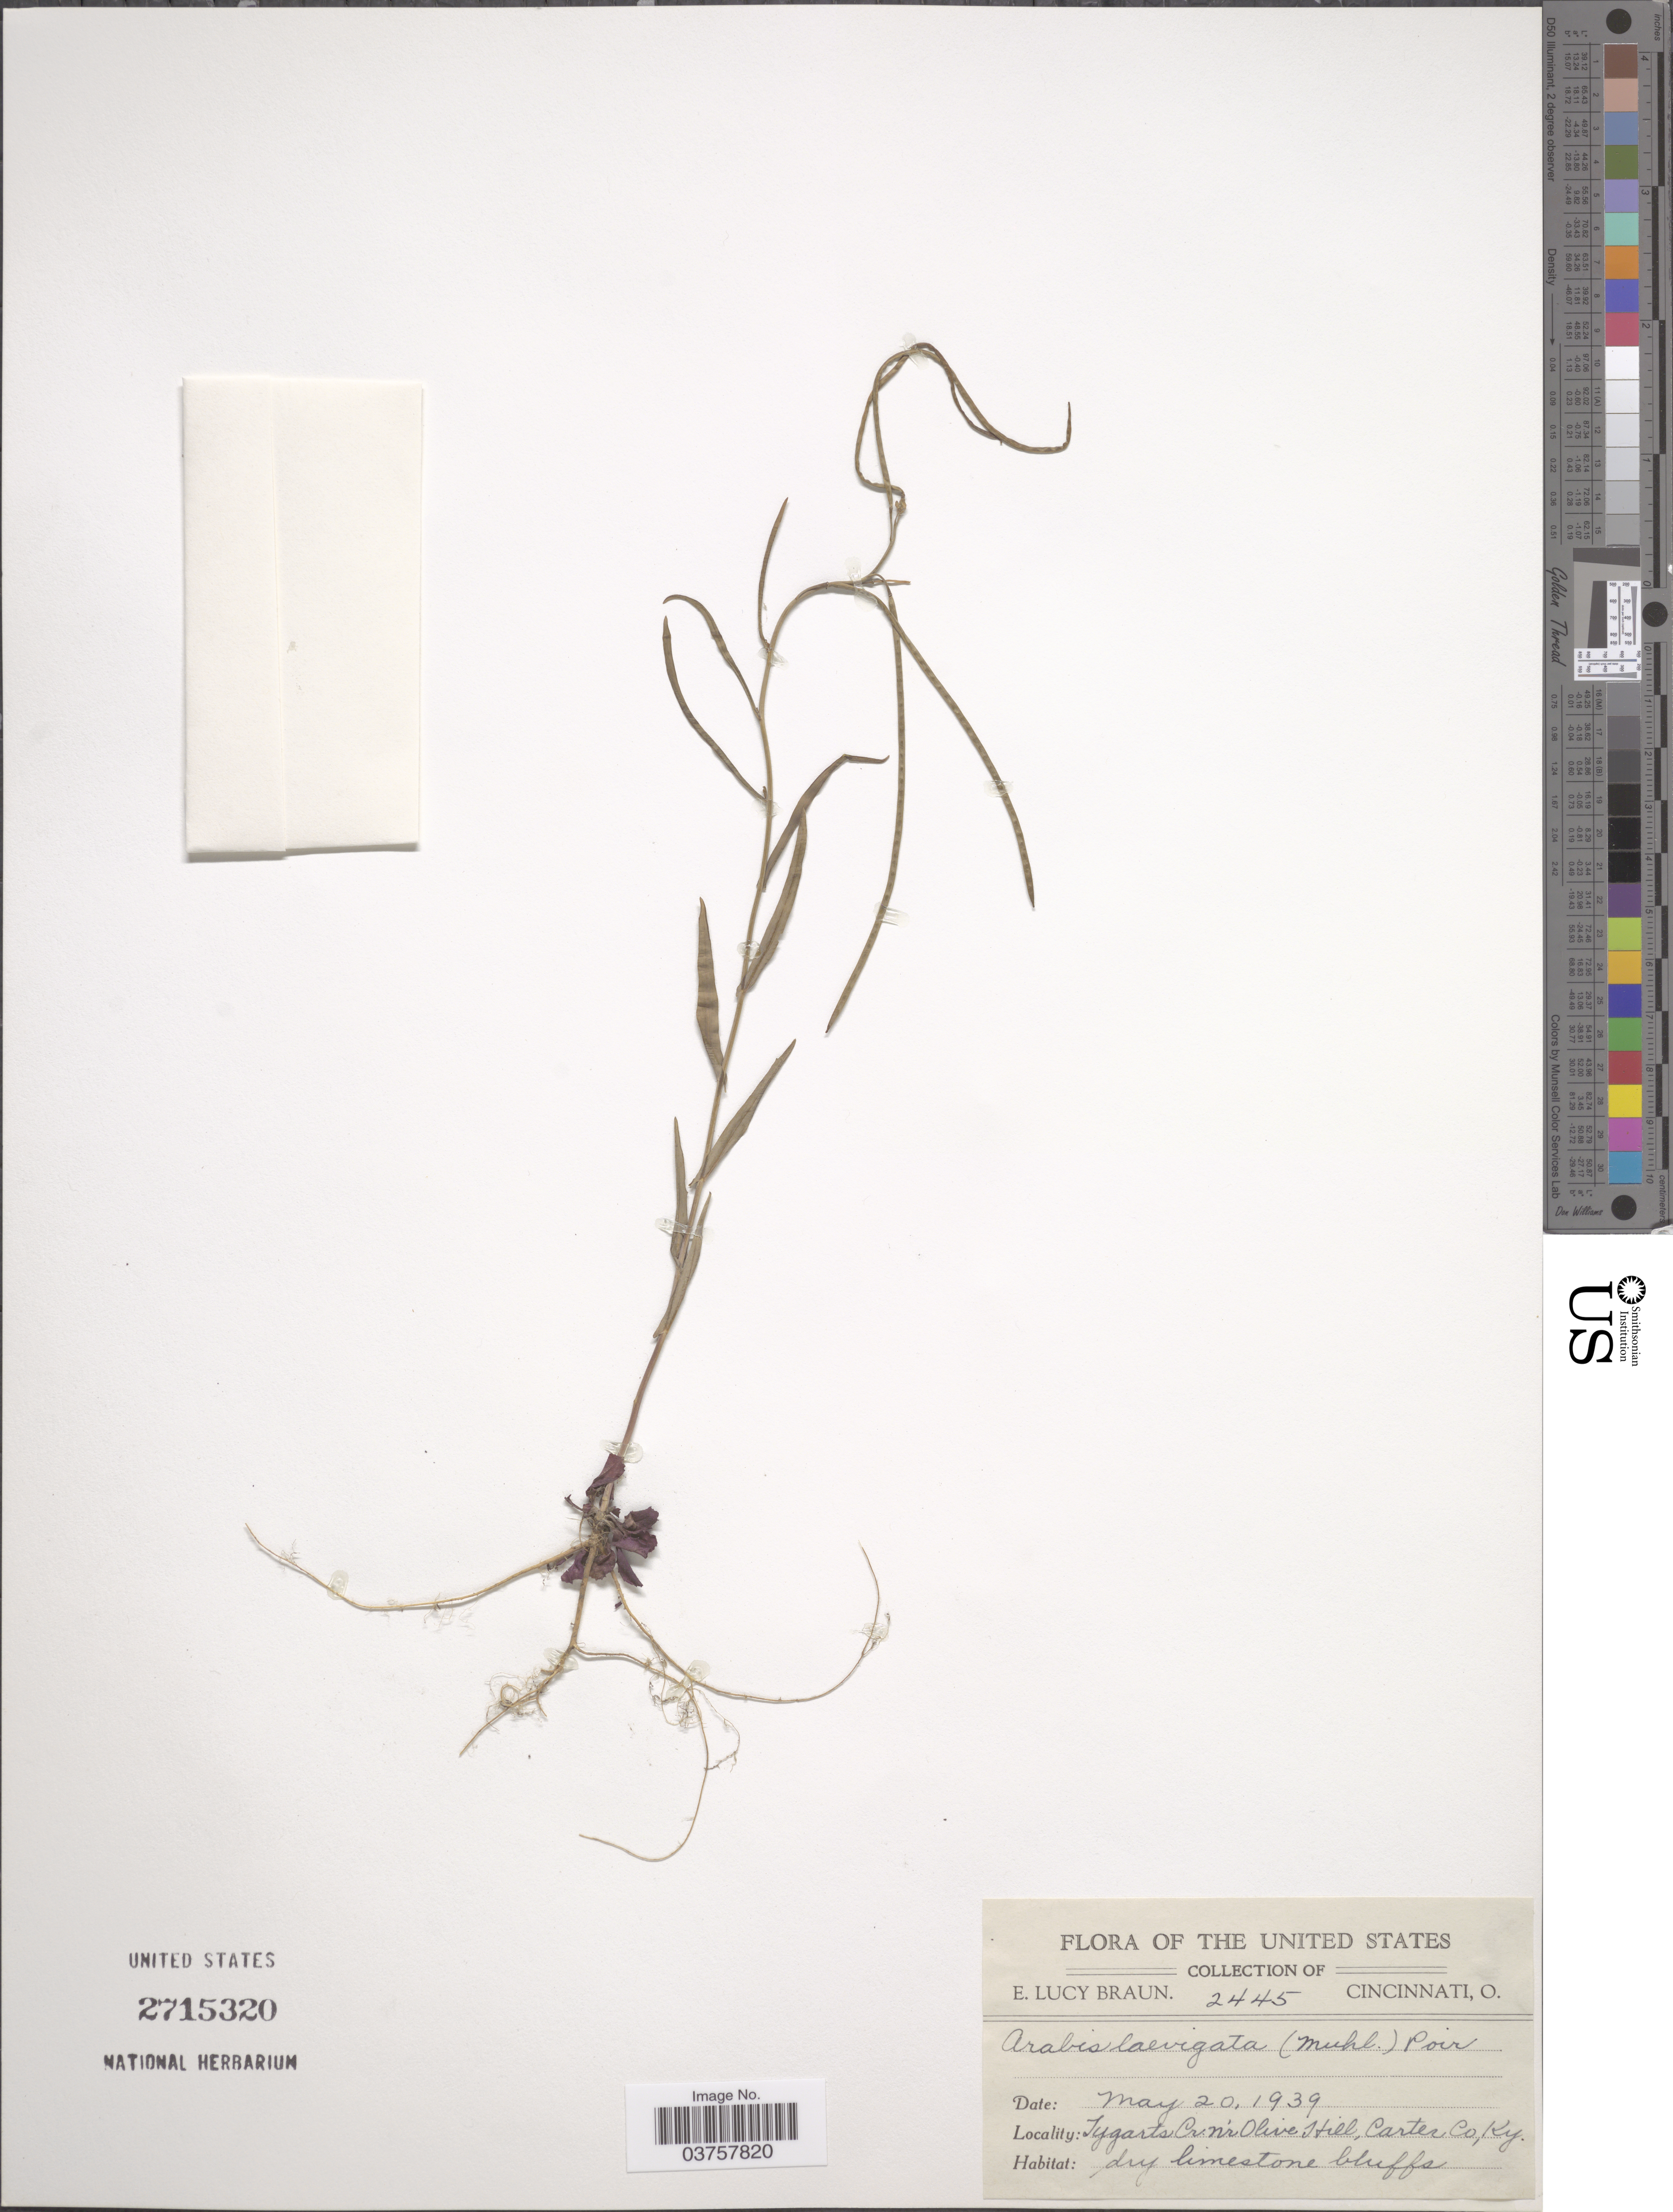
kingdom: Plantae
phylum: Tracheophyta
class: Magnoliopsida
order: Brassicales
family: Brassicaceae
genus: Arabis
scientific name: Arabis laevigata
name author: (Muhl. ex Willd.) Poir.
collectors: E. L. Braun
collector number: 2445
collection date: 1939-05-20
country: United States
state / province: Kentucky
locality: Tygarts Cr. nr Olive Hill, Carter Co.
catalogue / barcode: US 2715320